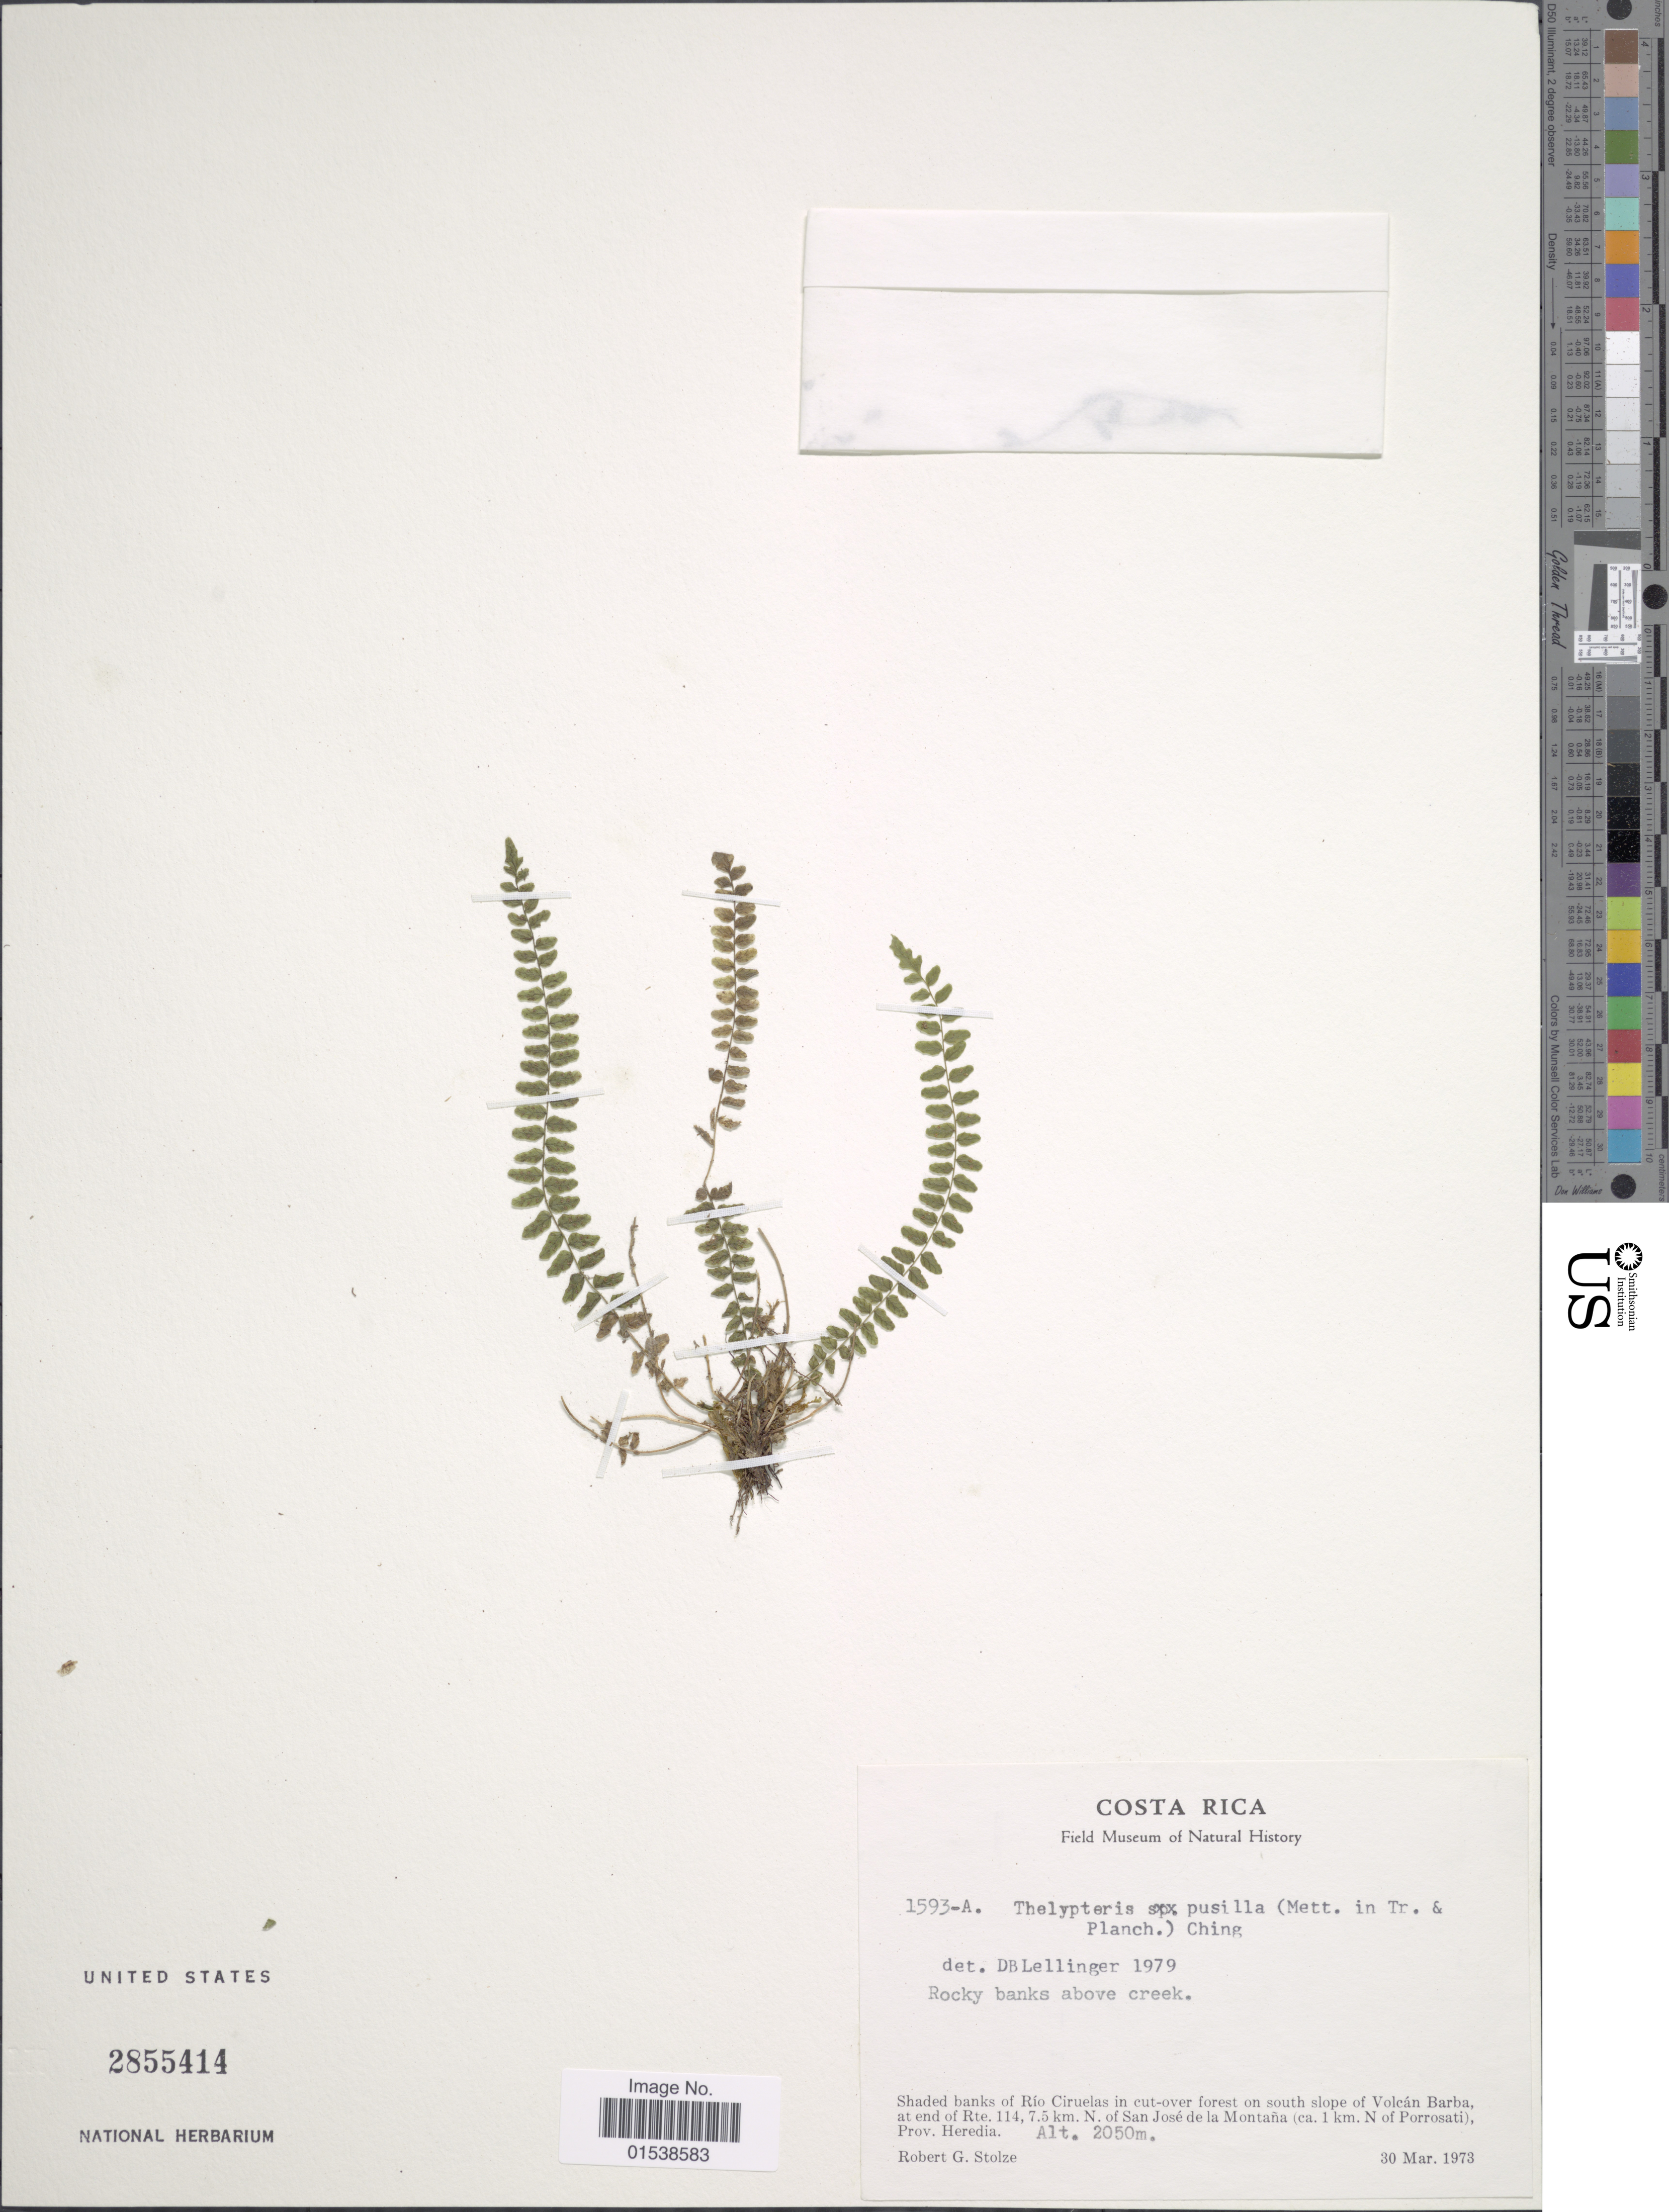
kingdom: Plantae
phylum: Tracheophyta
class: Polypodiopsida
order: Polypodiales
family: Thelypteridaceae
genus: Amauropelta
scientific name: Amauropelta pusilla (Mett.) comb. nov., ined 2015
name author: (Mett.)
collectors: R. G. Stolze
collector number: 1593-A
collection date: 1973-03-30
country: Costa Rica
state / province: Heredia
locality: Shaded banks of Rio Ciruelas in cut-over forest on south slope of Volcan Barba, at end of Rte, 114, 7.5 km N of San Jose de la Montana (ca 1 km N of Porrosati), Prov. Heredia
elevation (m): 2050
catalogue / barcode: US 2855414